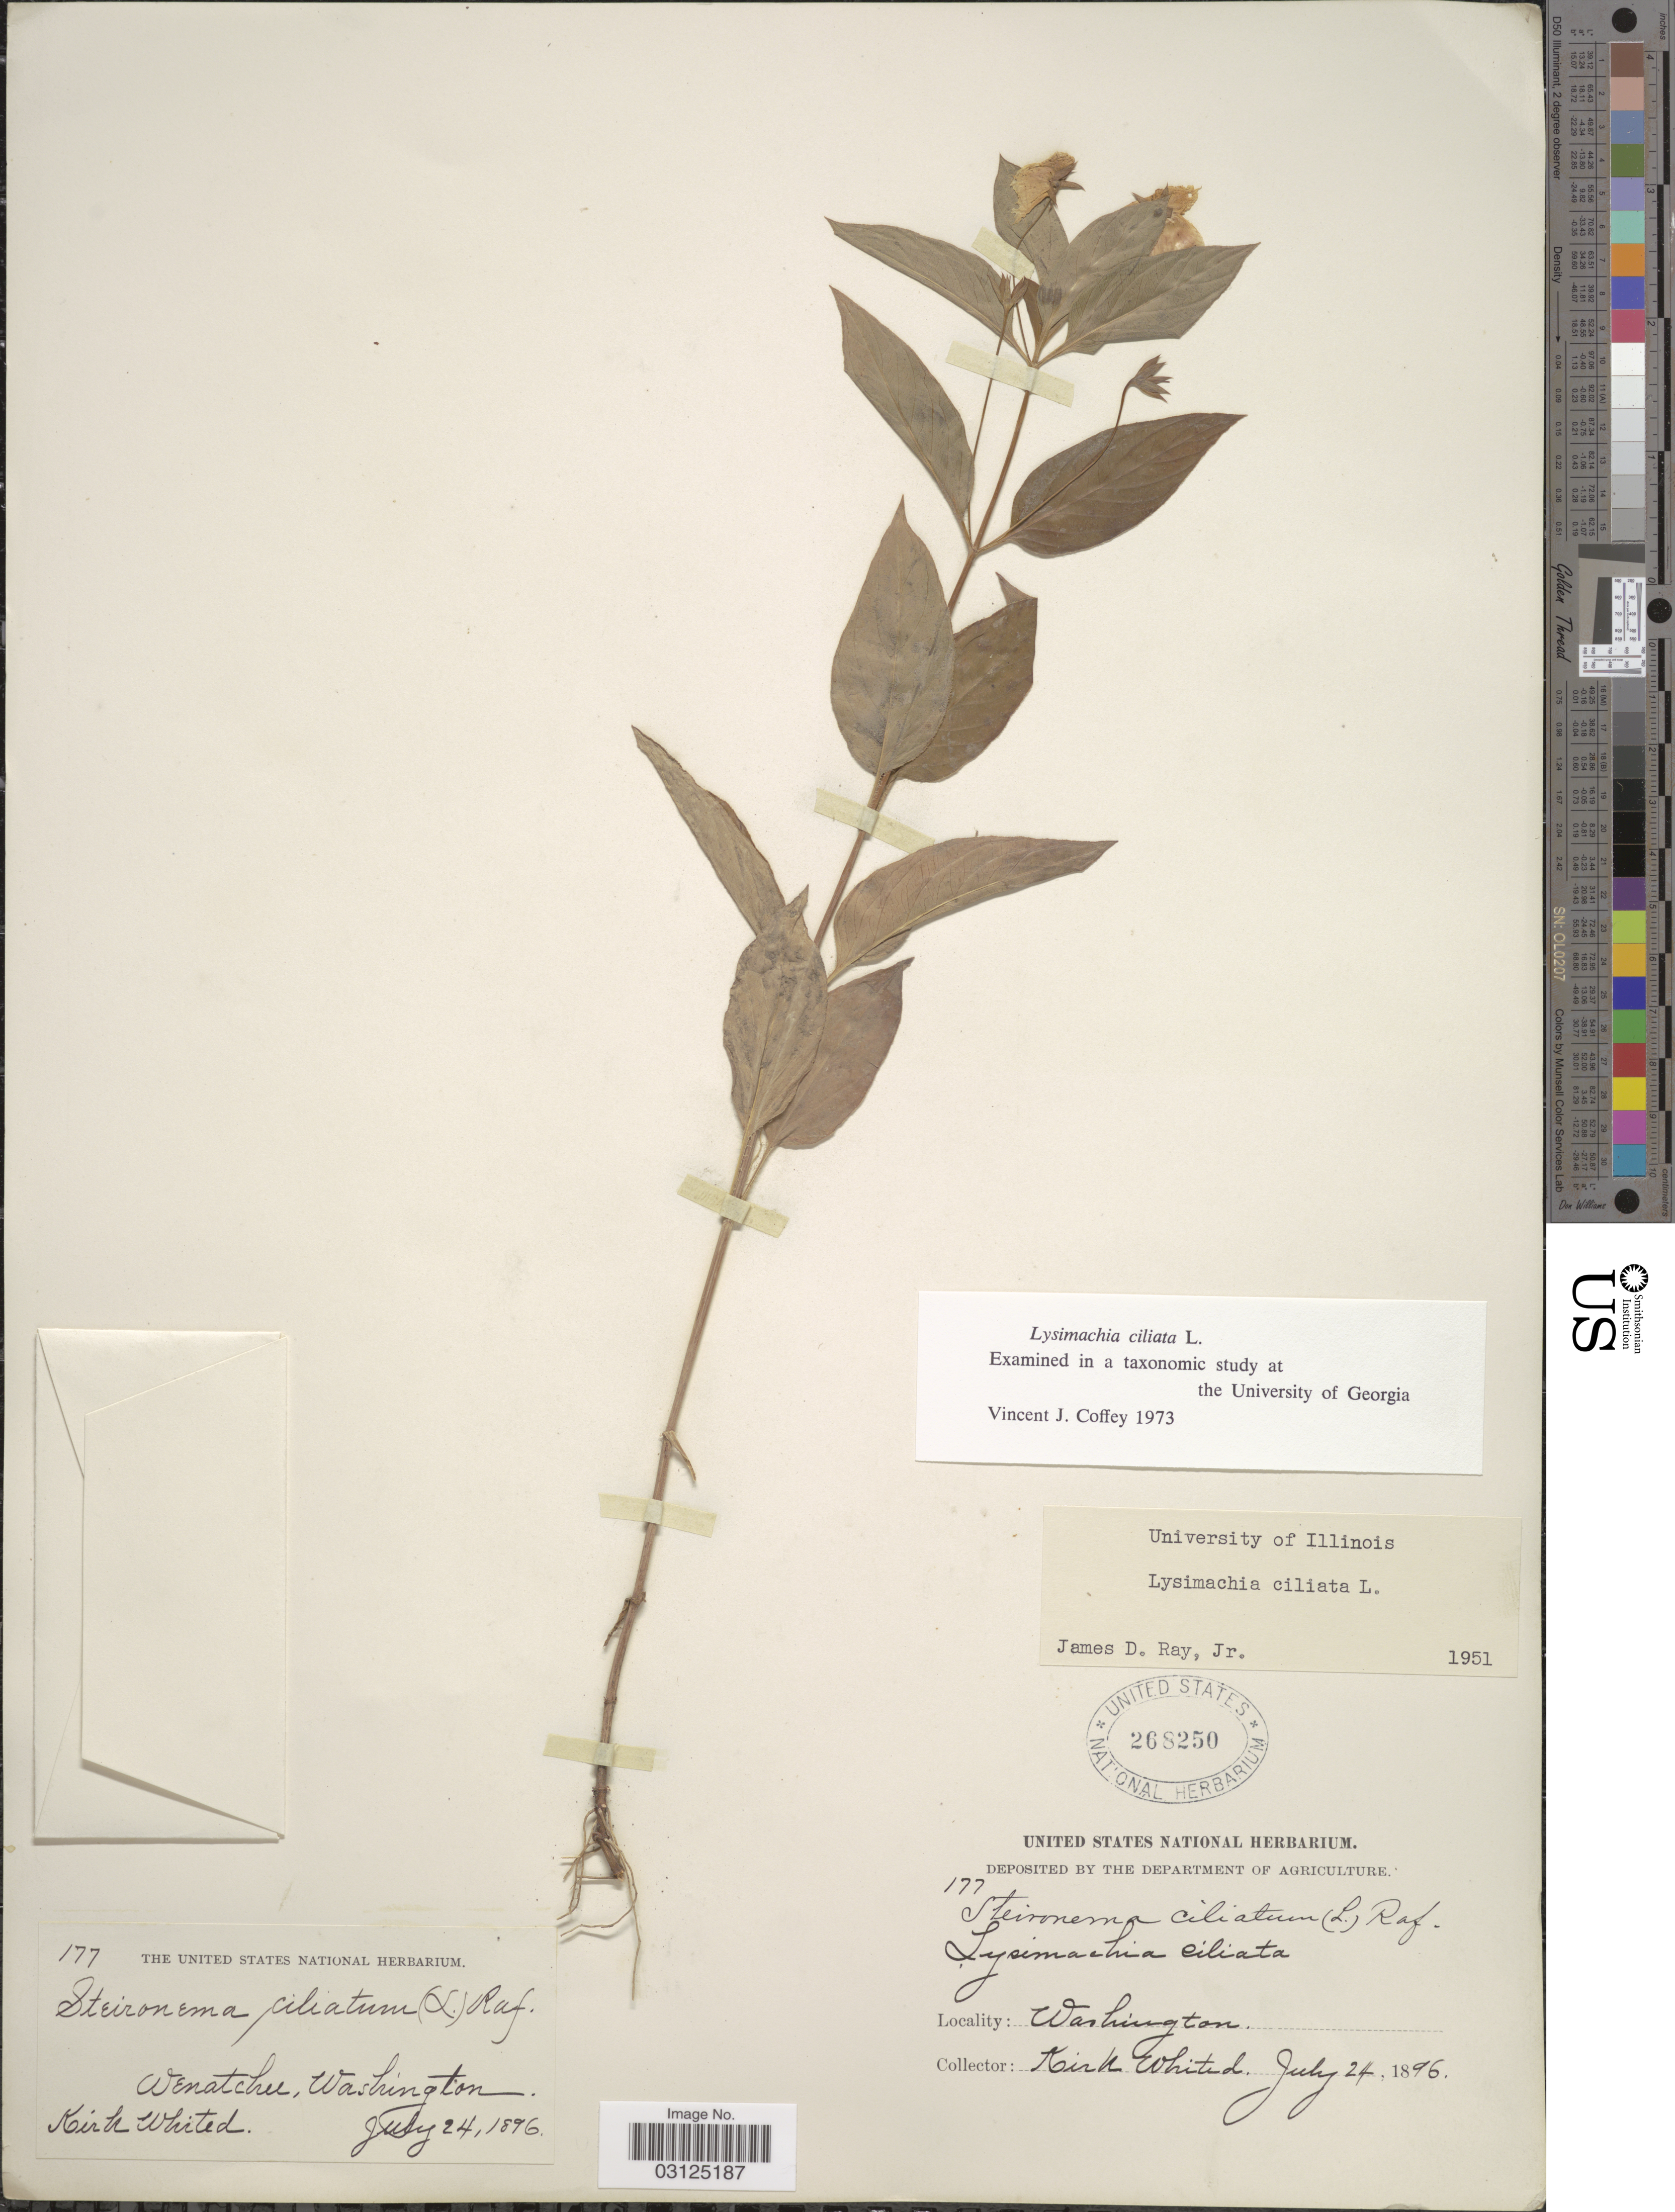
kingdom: Plantae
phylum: Tracheophyta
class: Magnoliopsida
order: Ericales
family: Primulaceae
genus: Lysimachia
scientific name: Lysimachia ciliata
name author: L.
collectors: K. Whited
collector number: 177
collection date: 1896-07-24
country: United States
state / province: Washington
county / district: Chelan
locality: Wenatchee.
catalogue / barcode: US 268250